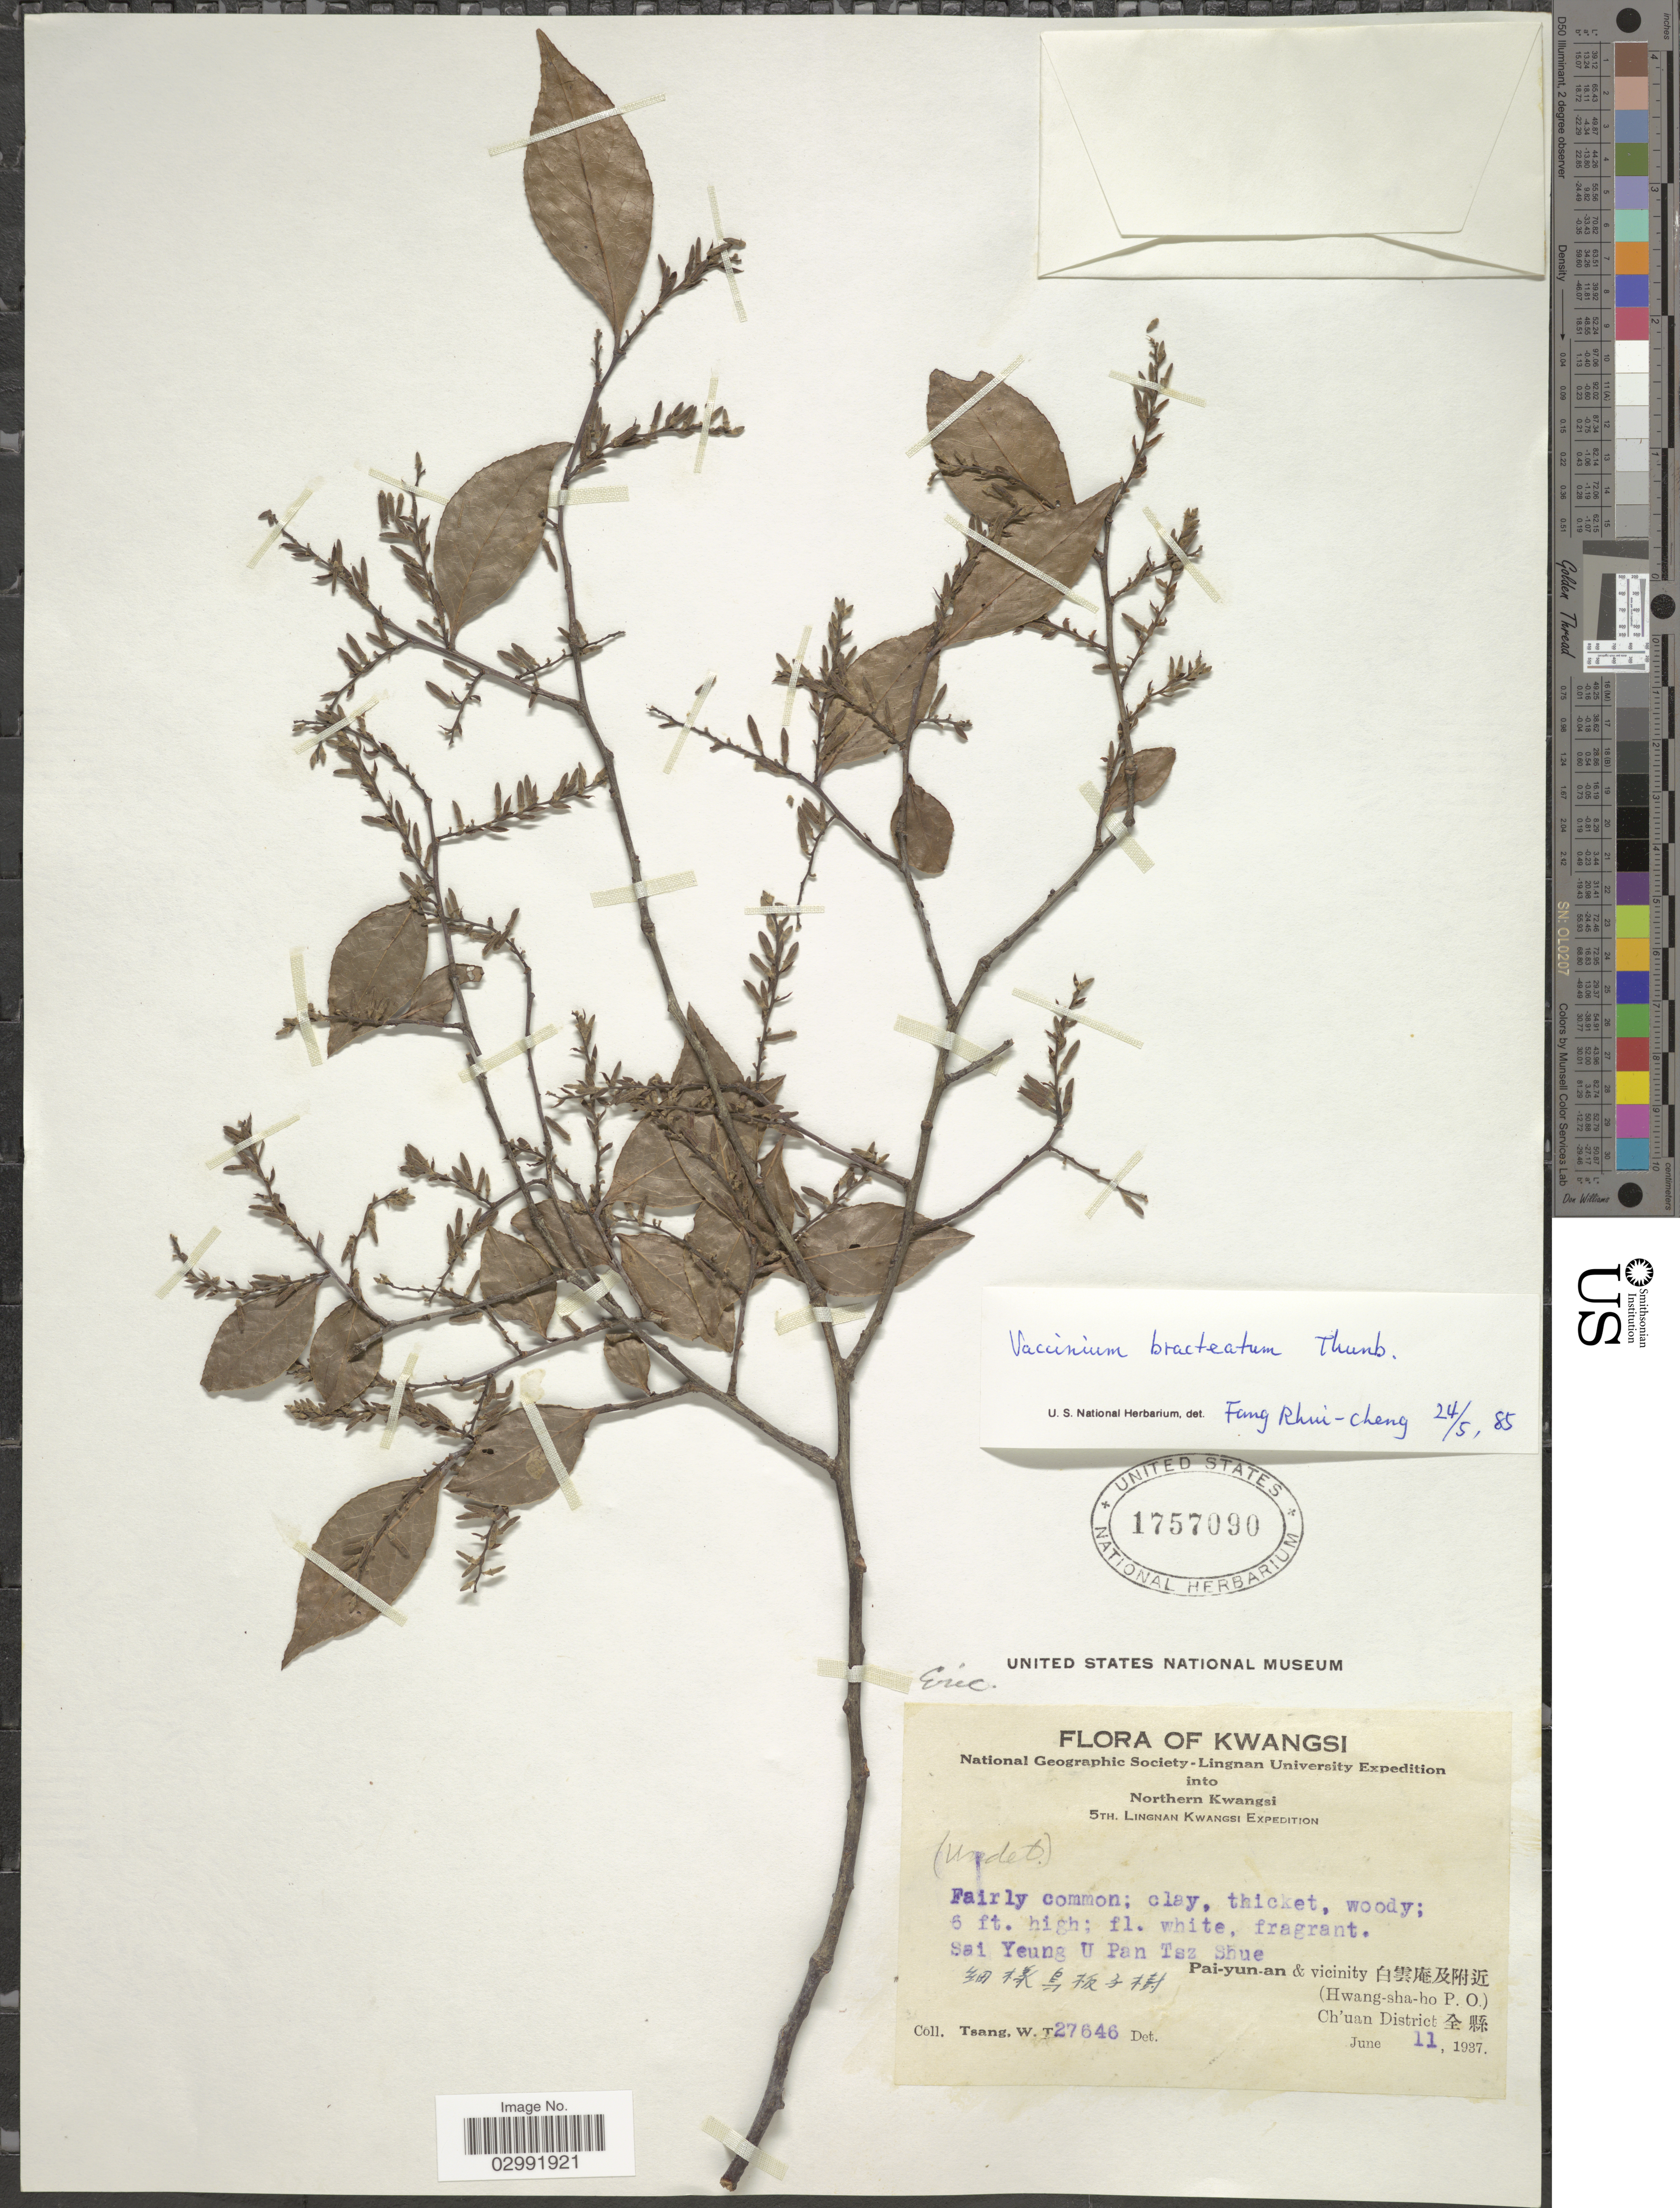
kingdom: Plantae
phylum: Tracheophyta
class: Magnoliopsida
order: Ericales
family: Ericaceae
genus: Vaccinium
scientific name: Vaccinium bracteatum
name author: Thunb.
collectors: W. T. Tsang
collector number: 27646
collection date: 1937-06-11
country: China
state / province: Guangxi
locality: Kwangsi, Northern Kwangsi. Sai Yeung U Pan Tsz Shue. Pai-yun-an & vicinity, Hwang-sha-ho P.O.), Ch'uan District.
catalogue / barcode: US 1757090